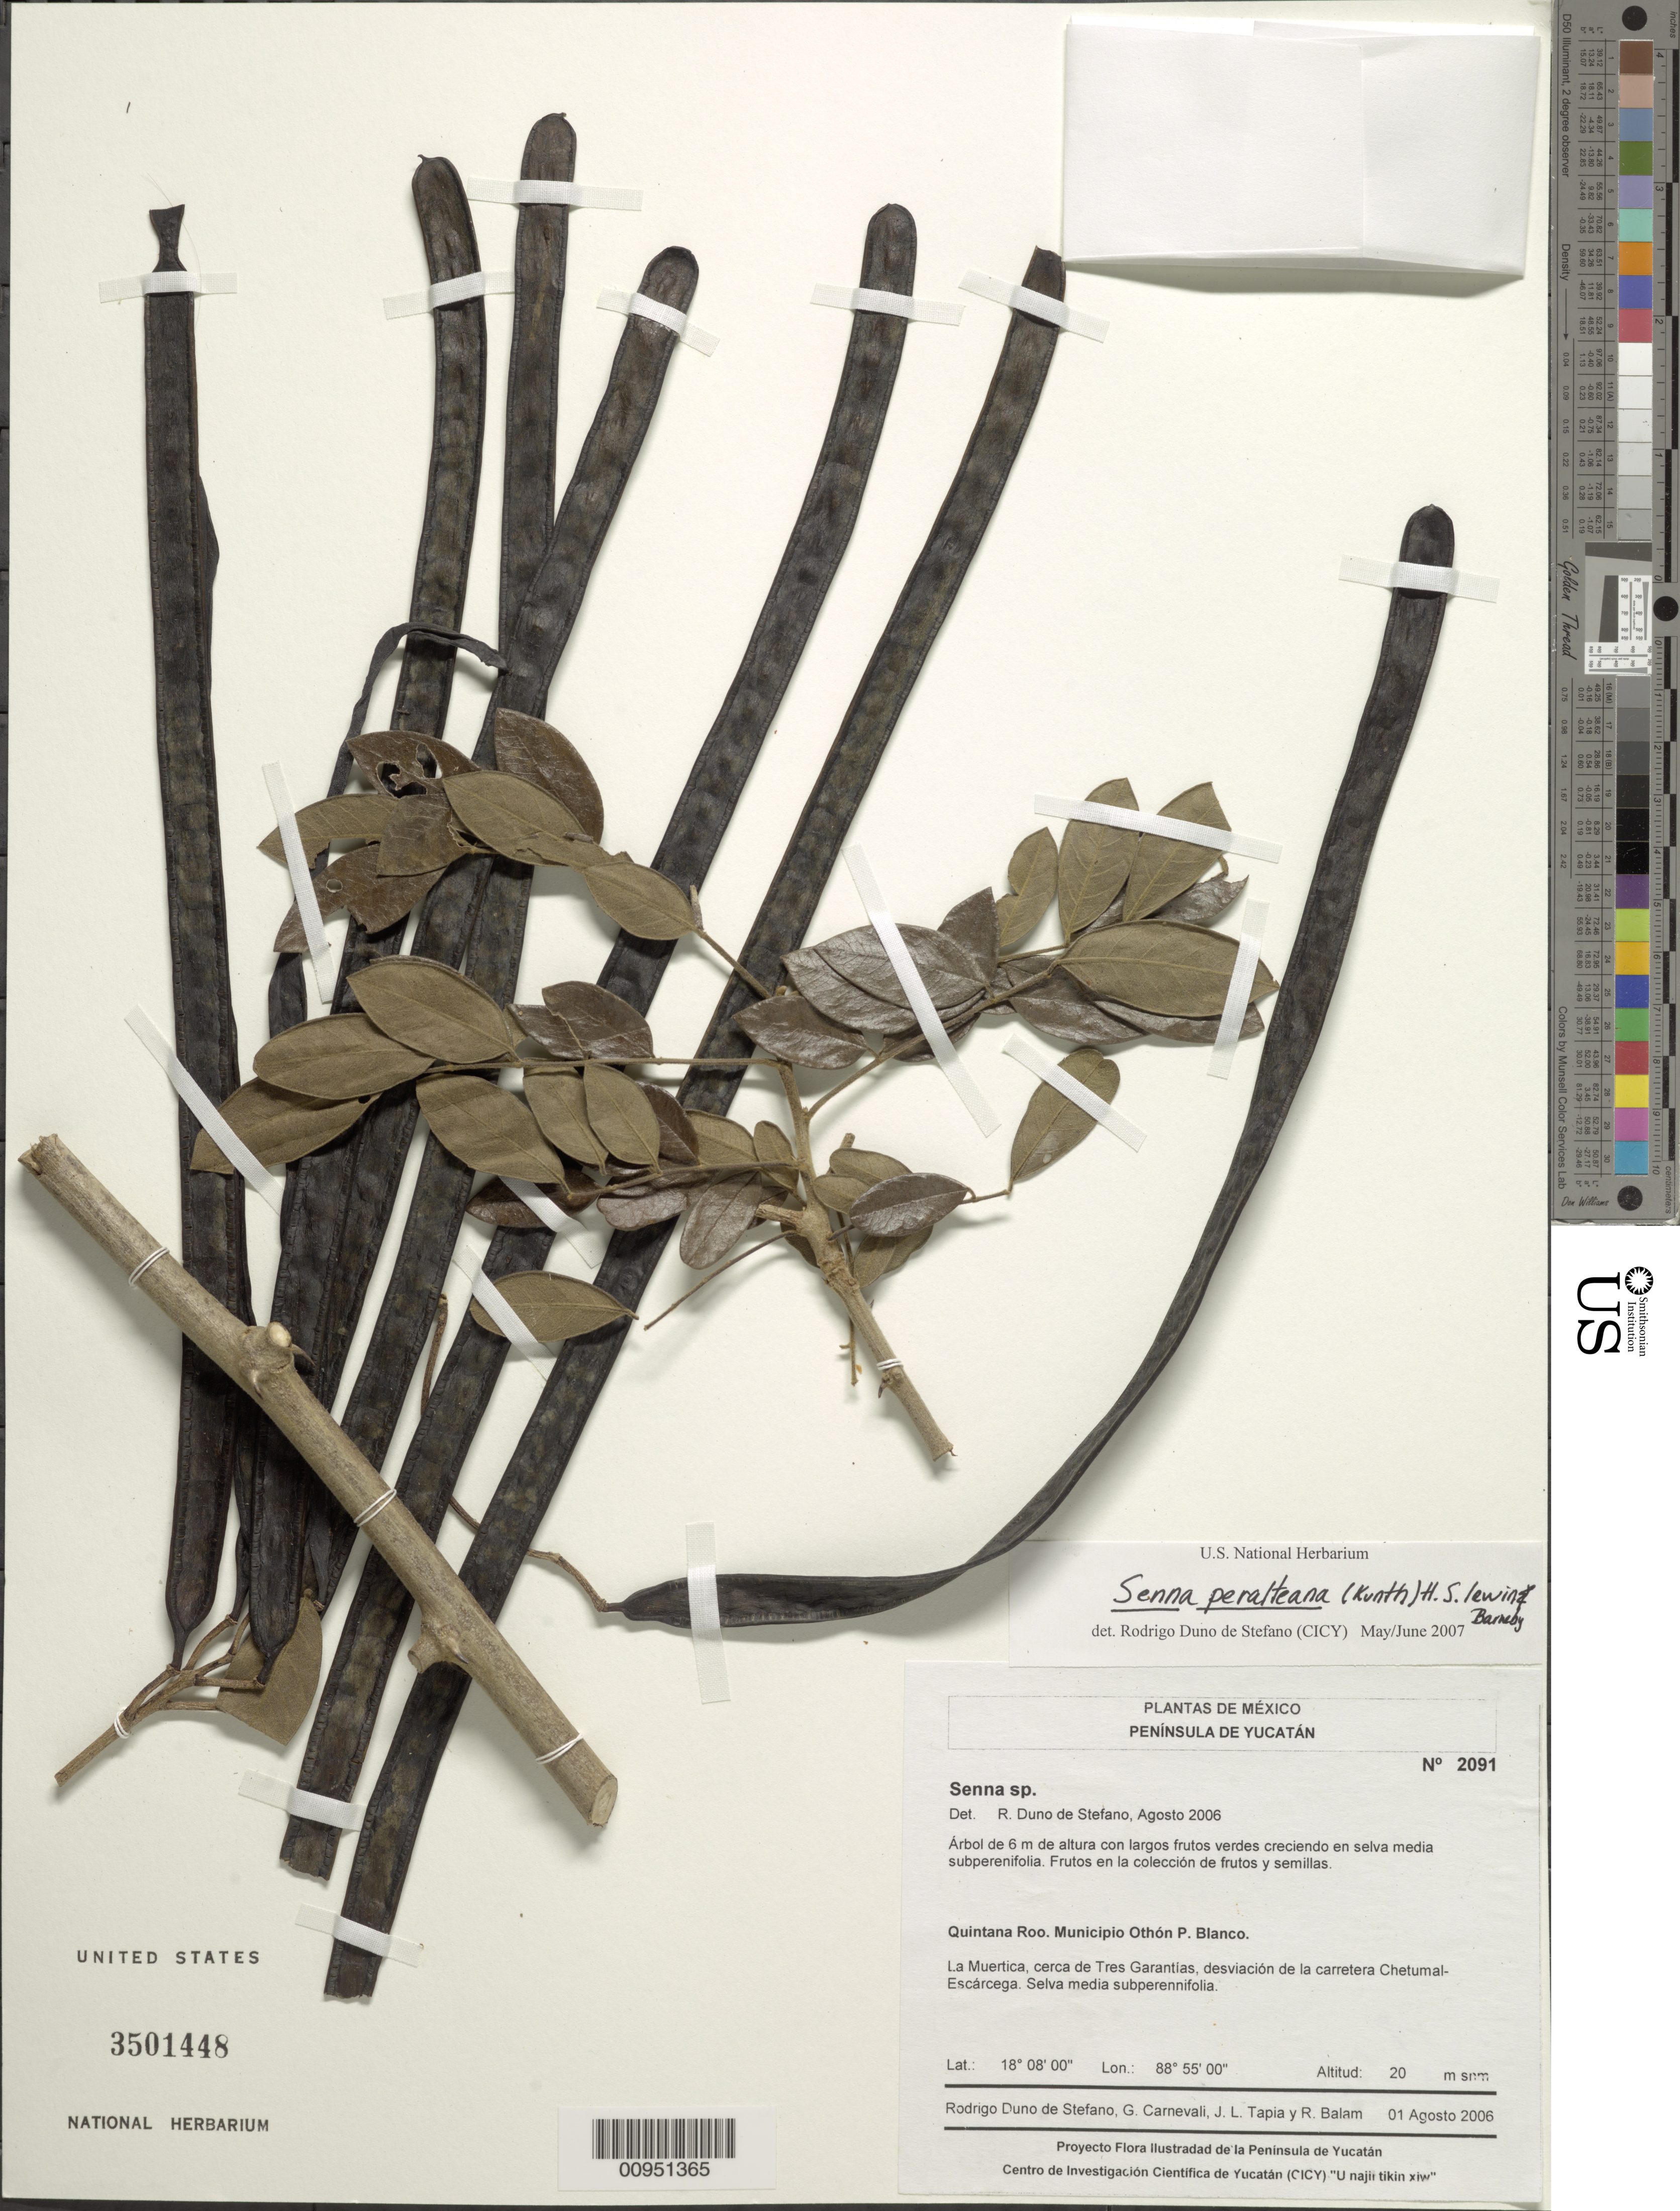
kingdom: Plantae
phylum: Tracheophyta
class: Magnoliopsida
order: Fabales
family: Fabaceae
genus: Senna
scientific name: Senna peralteana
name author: (Kunth) H.S. Irwin & Barneby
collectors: D. de Stefano, G. Carnevali, J. L. Tapia & R. Balam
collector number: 2091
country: Mexico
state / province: Yucatán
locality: Quintana Roo, Othon P. Blanco, La Muertica, cerca de Tres Garantias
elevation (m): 20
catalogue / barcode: US 3501448